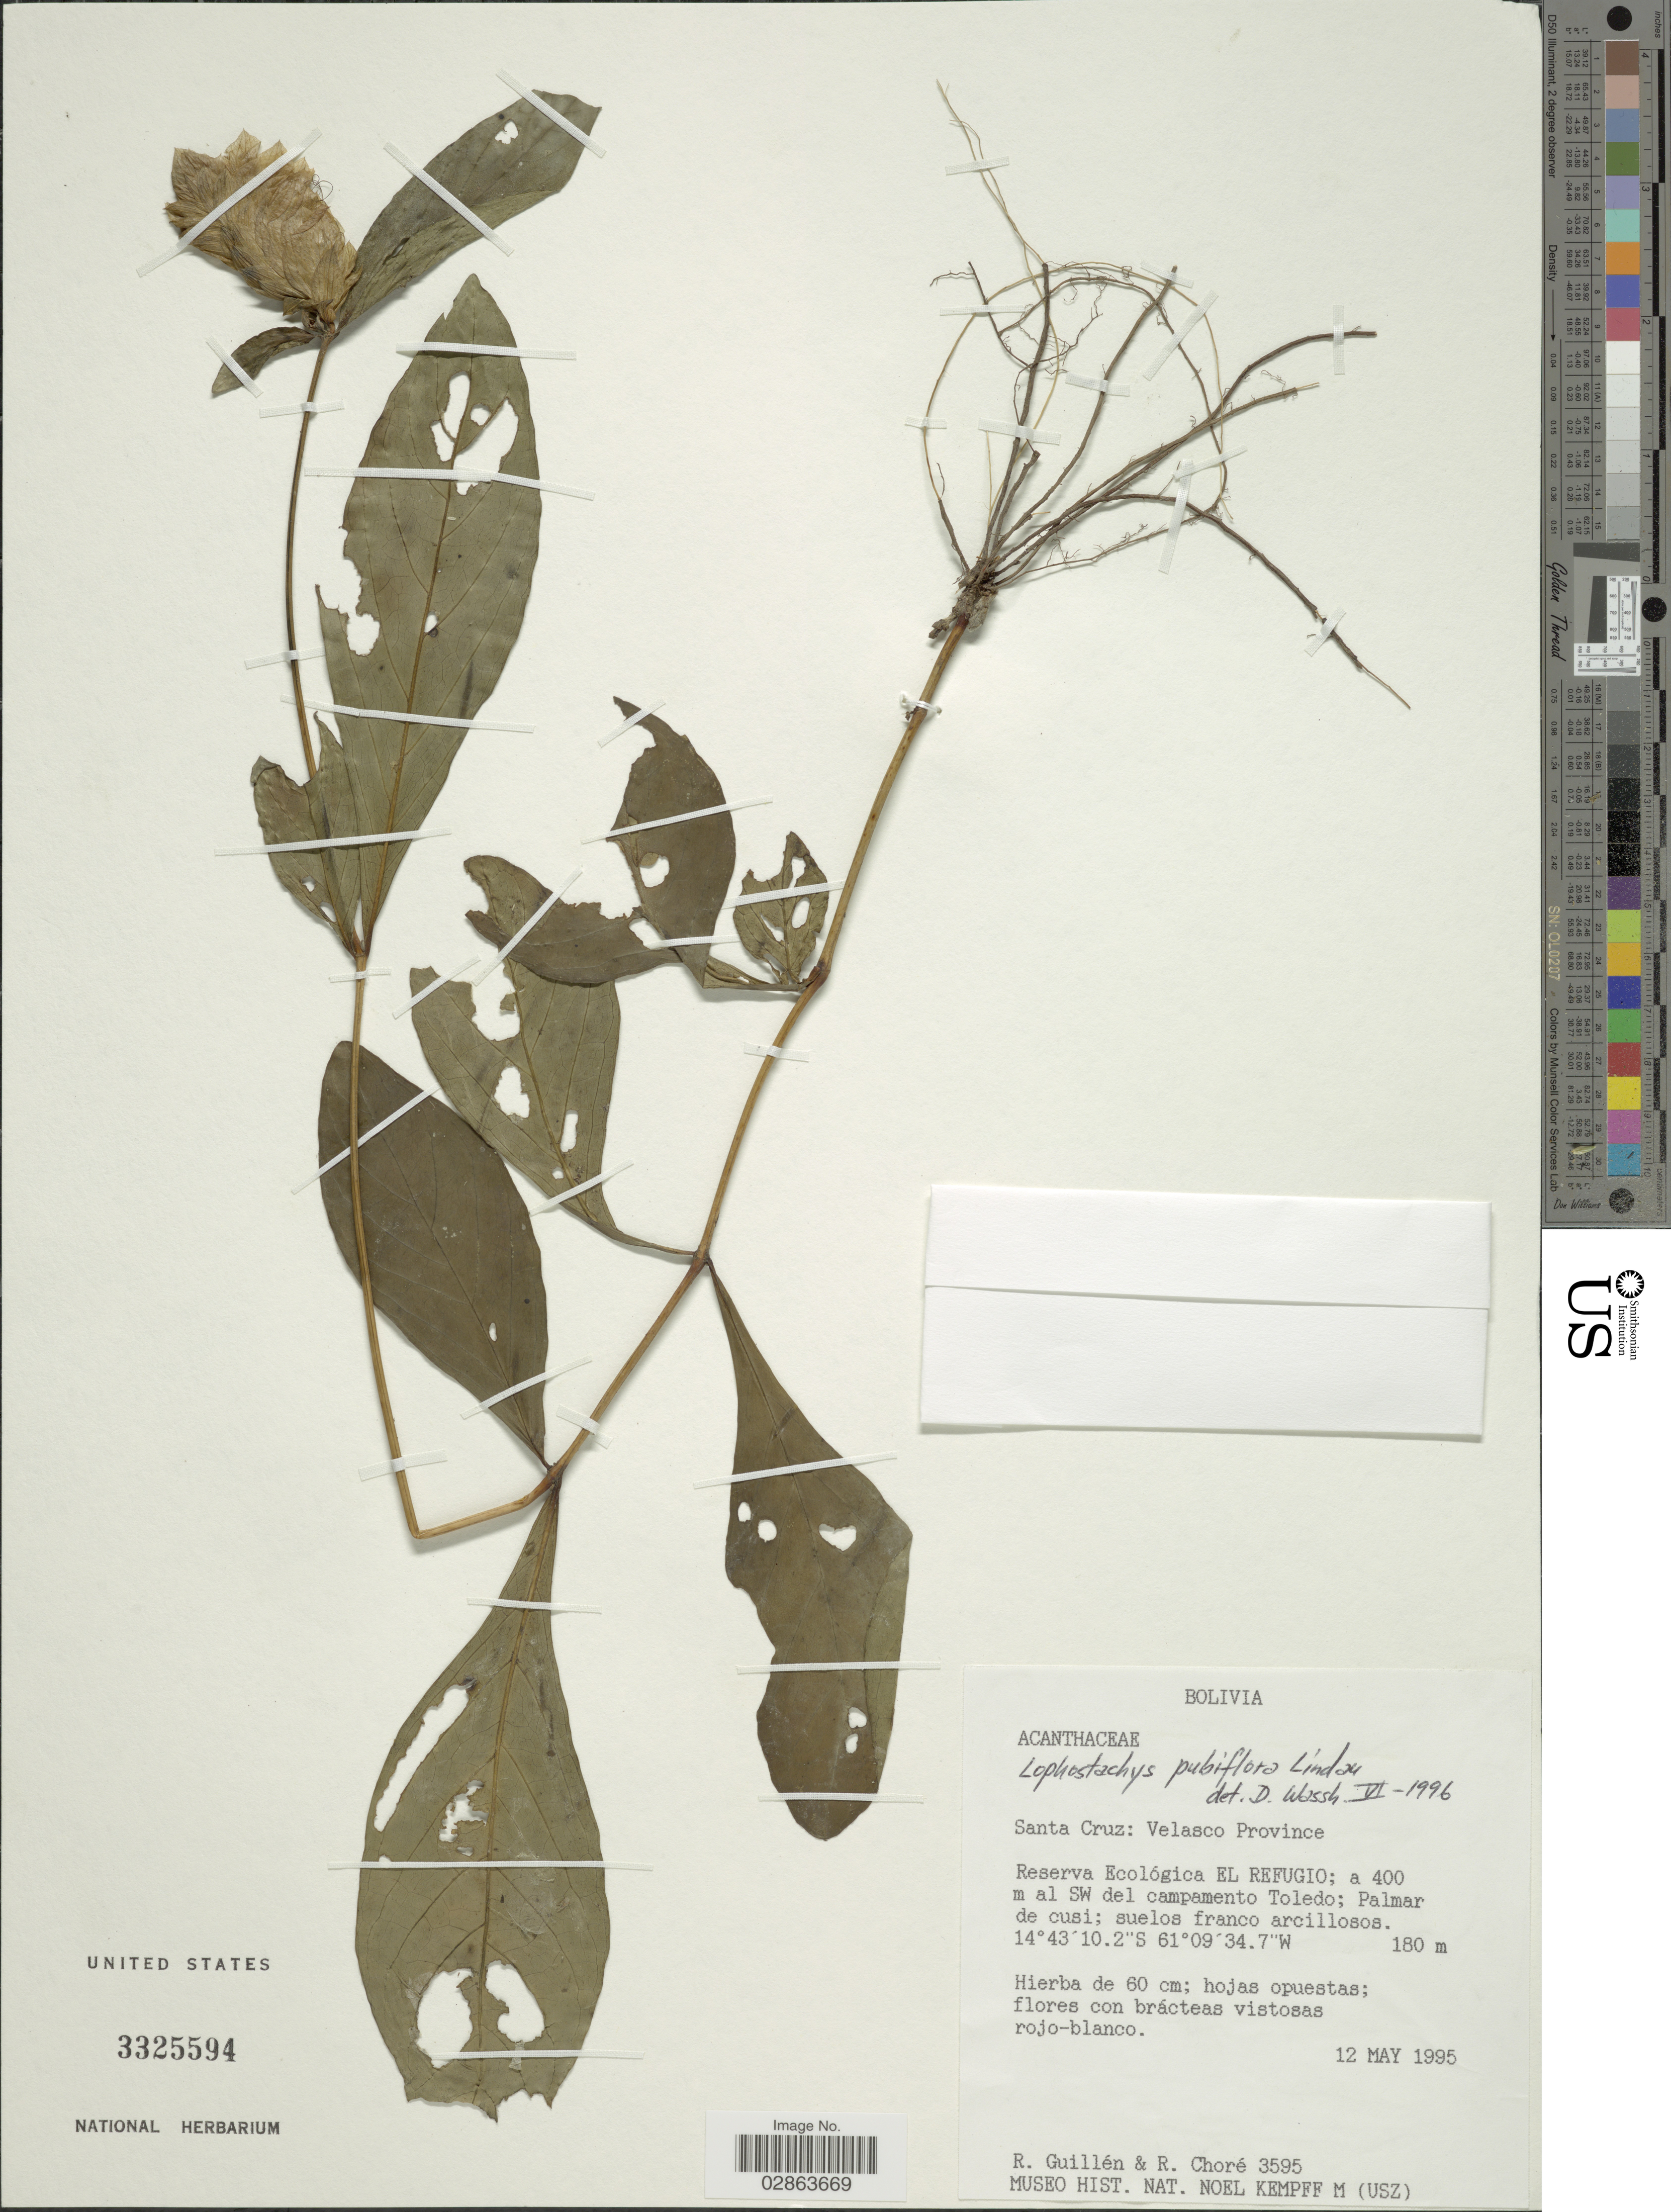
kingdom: Plantae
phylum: Tracheophyta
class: Magnoliopsida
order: Lamiales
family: Acanthaceae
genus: Lepidagathis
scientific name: Lepidagathis sessilifolia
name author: (Pohl) Kameyama ex Wassh. & J.R.I. Wood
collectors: R. Guillen & R. Choré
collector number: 3595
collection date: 1995-05-12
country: Bolivia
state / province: Santa Cruz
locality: Velasco Province. Reserva Ecológica El Refugio; a 400 m al SW del campamento Toledo; Palmar de cusi.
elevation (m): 180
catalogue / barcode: US 3325594